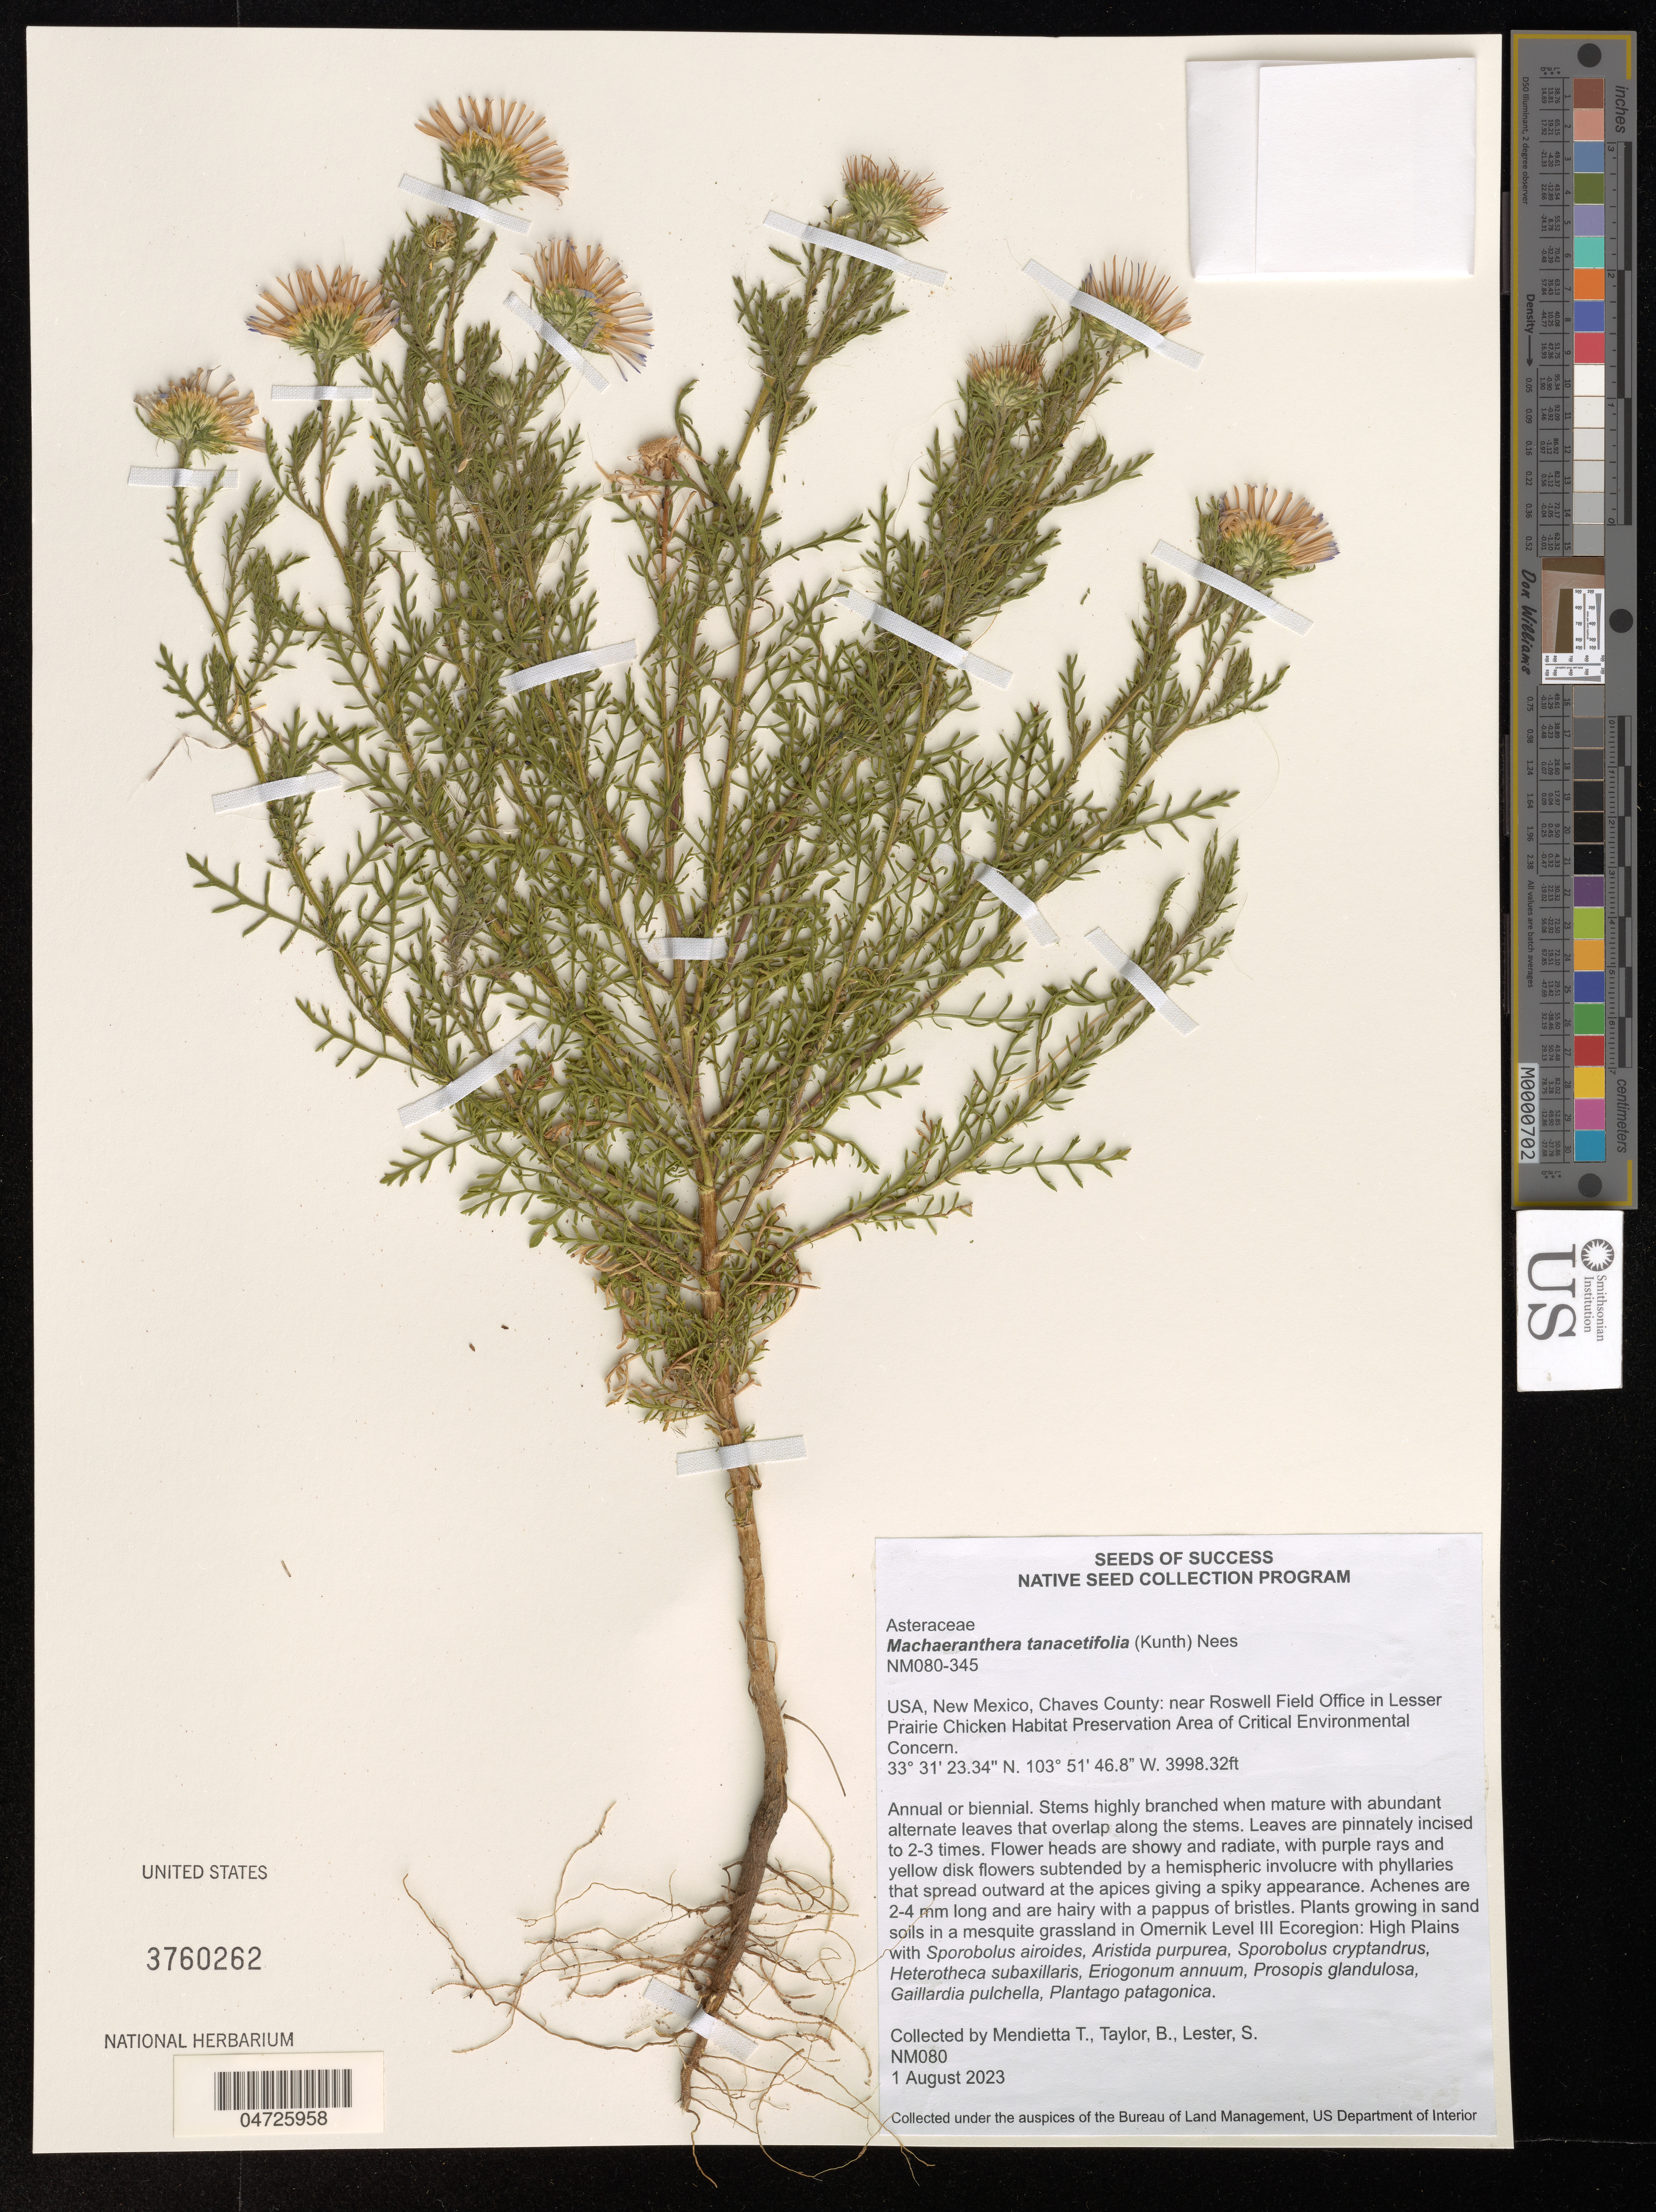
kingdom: Plantae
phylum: Tracheophyta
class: Magnoliopsida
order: Asterales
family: Asteraceae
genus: Machaeranthera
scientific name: Machaeranthera tanacetifolia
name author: (Kunth) Nees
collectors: T. Mendietta & B. Taylor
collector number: NM080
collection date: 2023-08-01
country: United States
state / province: New Mexico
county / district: Chaves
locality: Chaves County: near Roswell Field Office in Lesser Prairie Chicken Habitat Preservation Area of Critical Environmental Concern.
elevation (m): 1218.69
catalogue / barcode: US 3760262